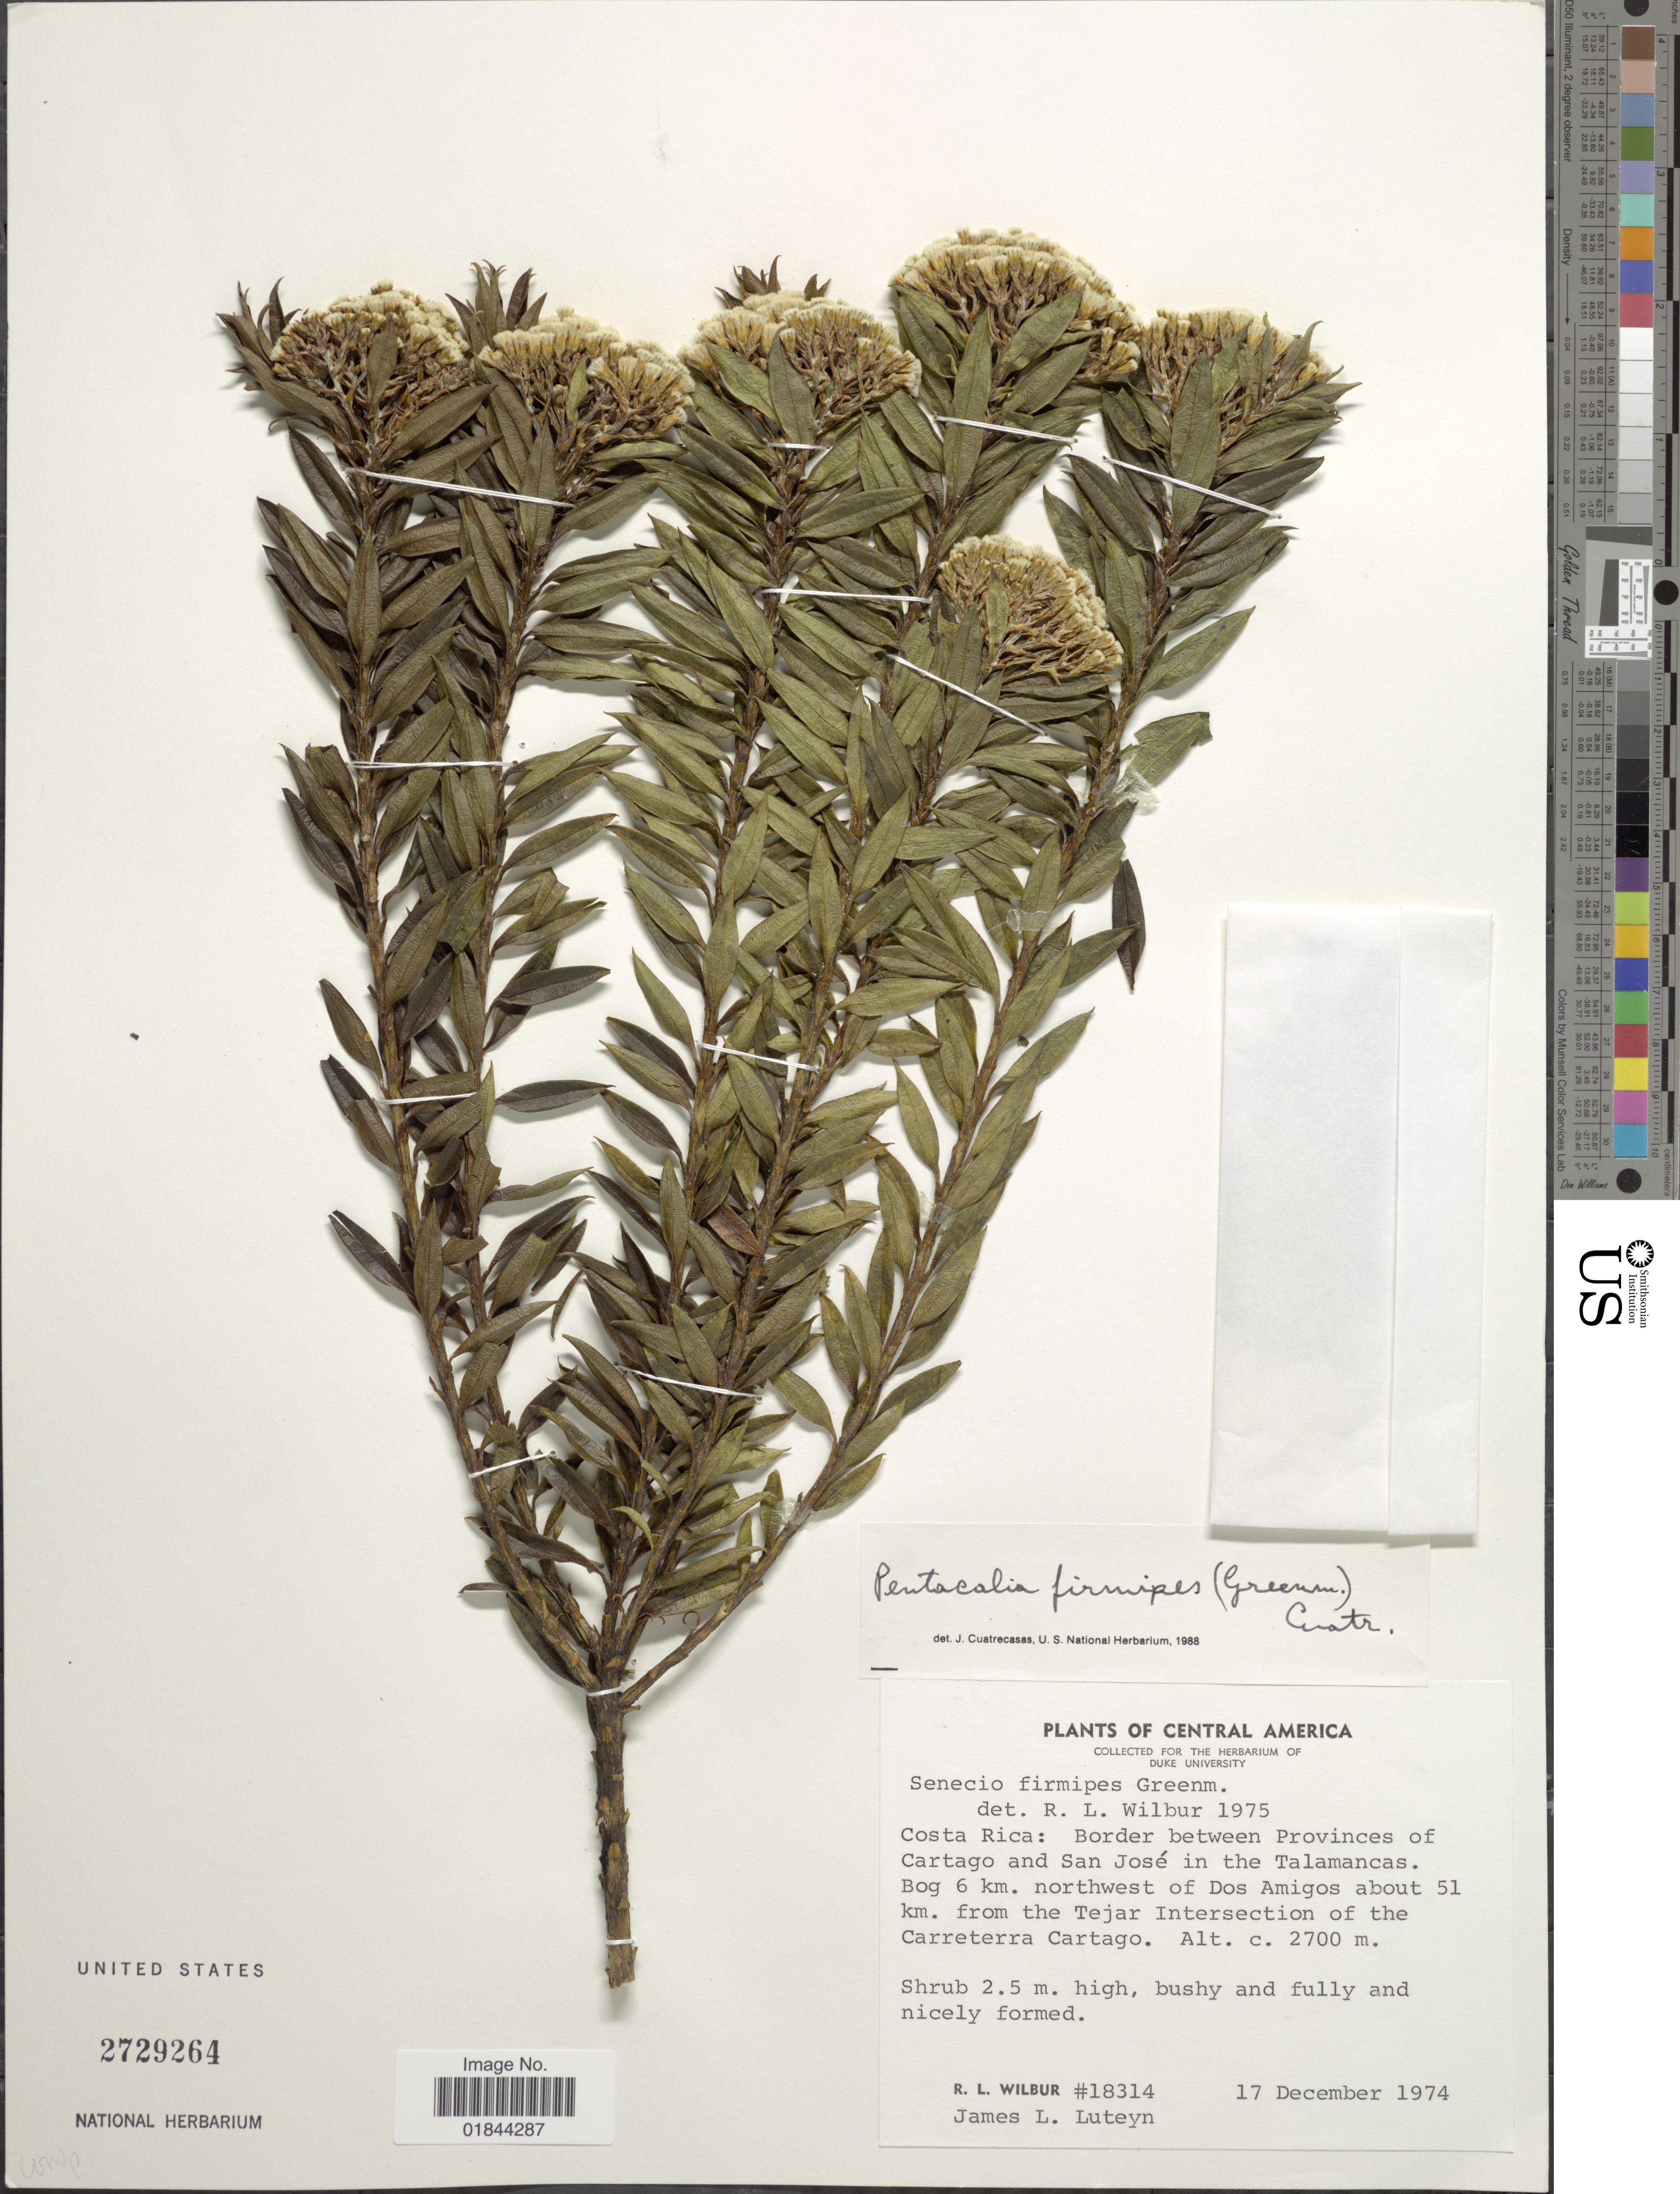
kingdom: Plantae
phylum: Tracheophyta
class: Magnoliopsida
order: Asterales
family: Asteraceae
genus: Pentacalia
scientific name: Pentacalia firmipes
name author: (Greenm.) Cuatrec.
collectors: R. L. Wilbur & J. L. Luteyn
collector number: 18314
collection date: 1974-12-17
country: Costa Rica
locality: Border between Provinces of Cartago and San Jose in the Talamancas. Bog 6 km. northwest of Dos Amigos about 51 km. from the Tejar Intersection of the Carreterra Cartago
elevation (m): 2700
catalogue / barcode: US 2729264